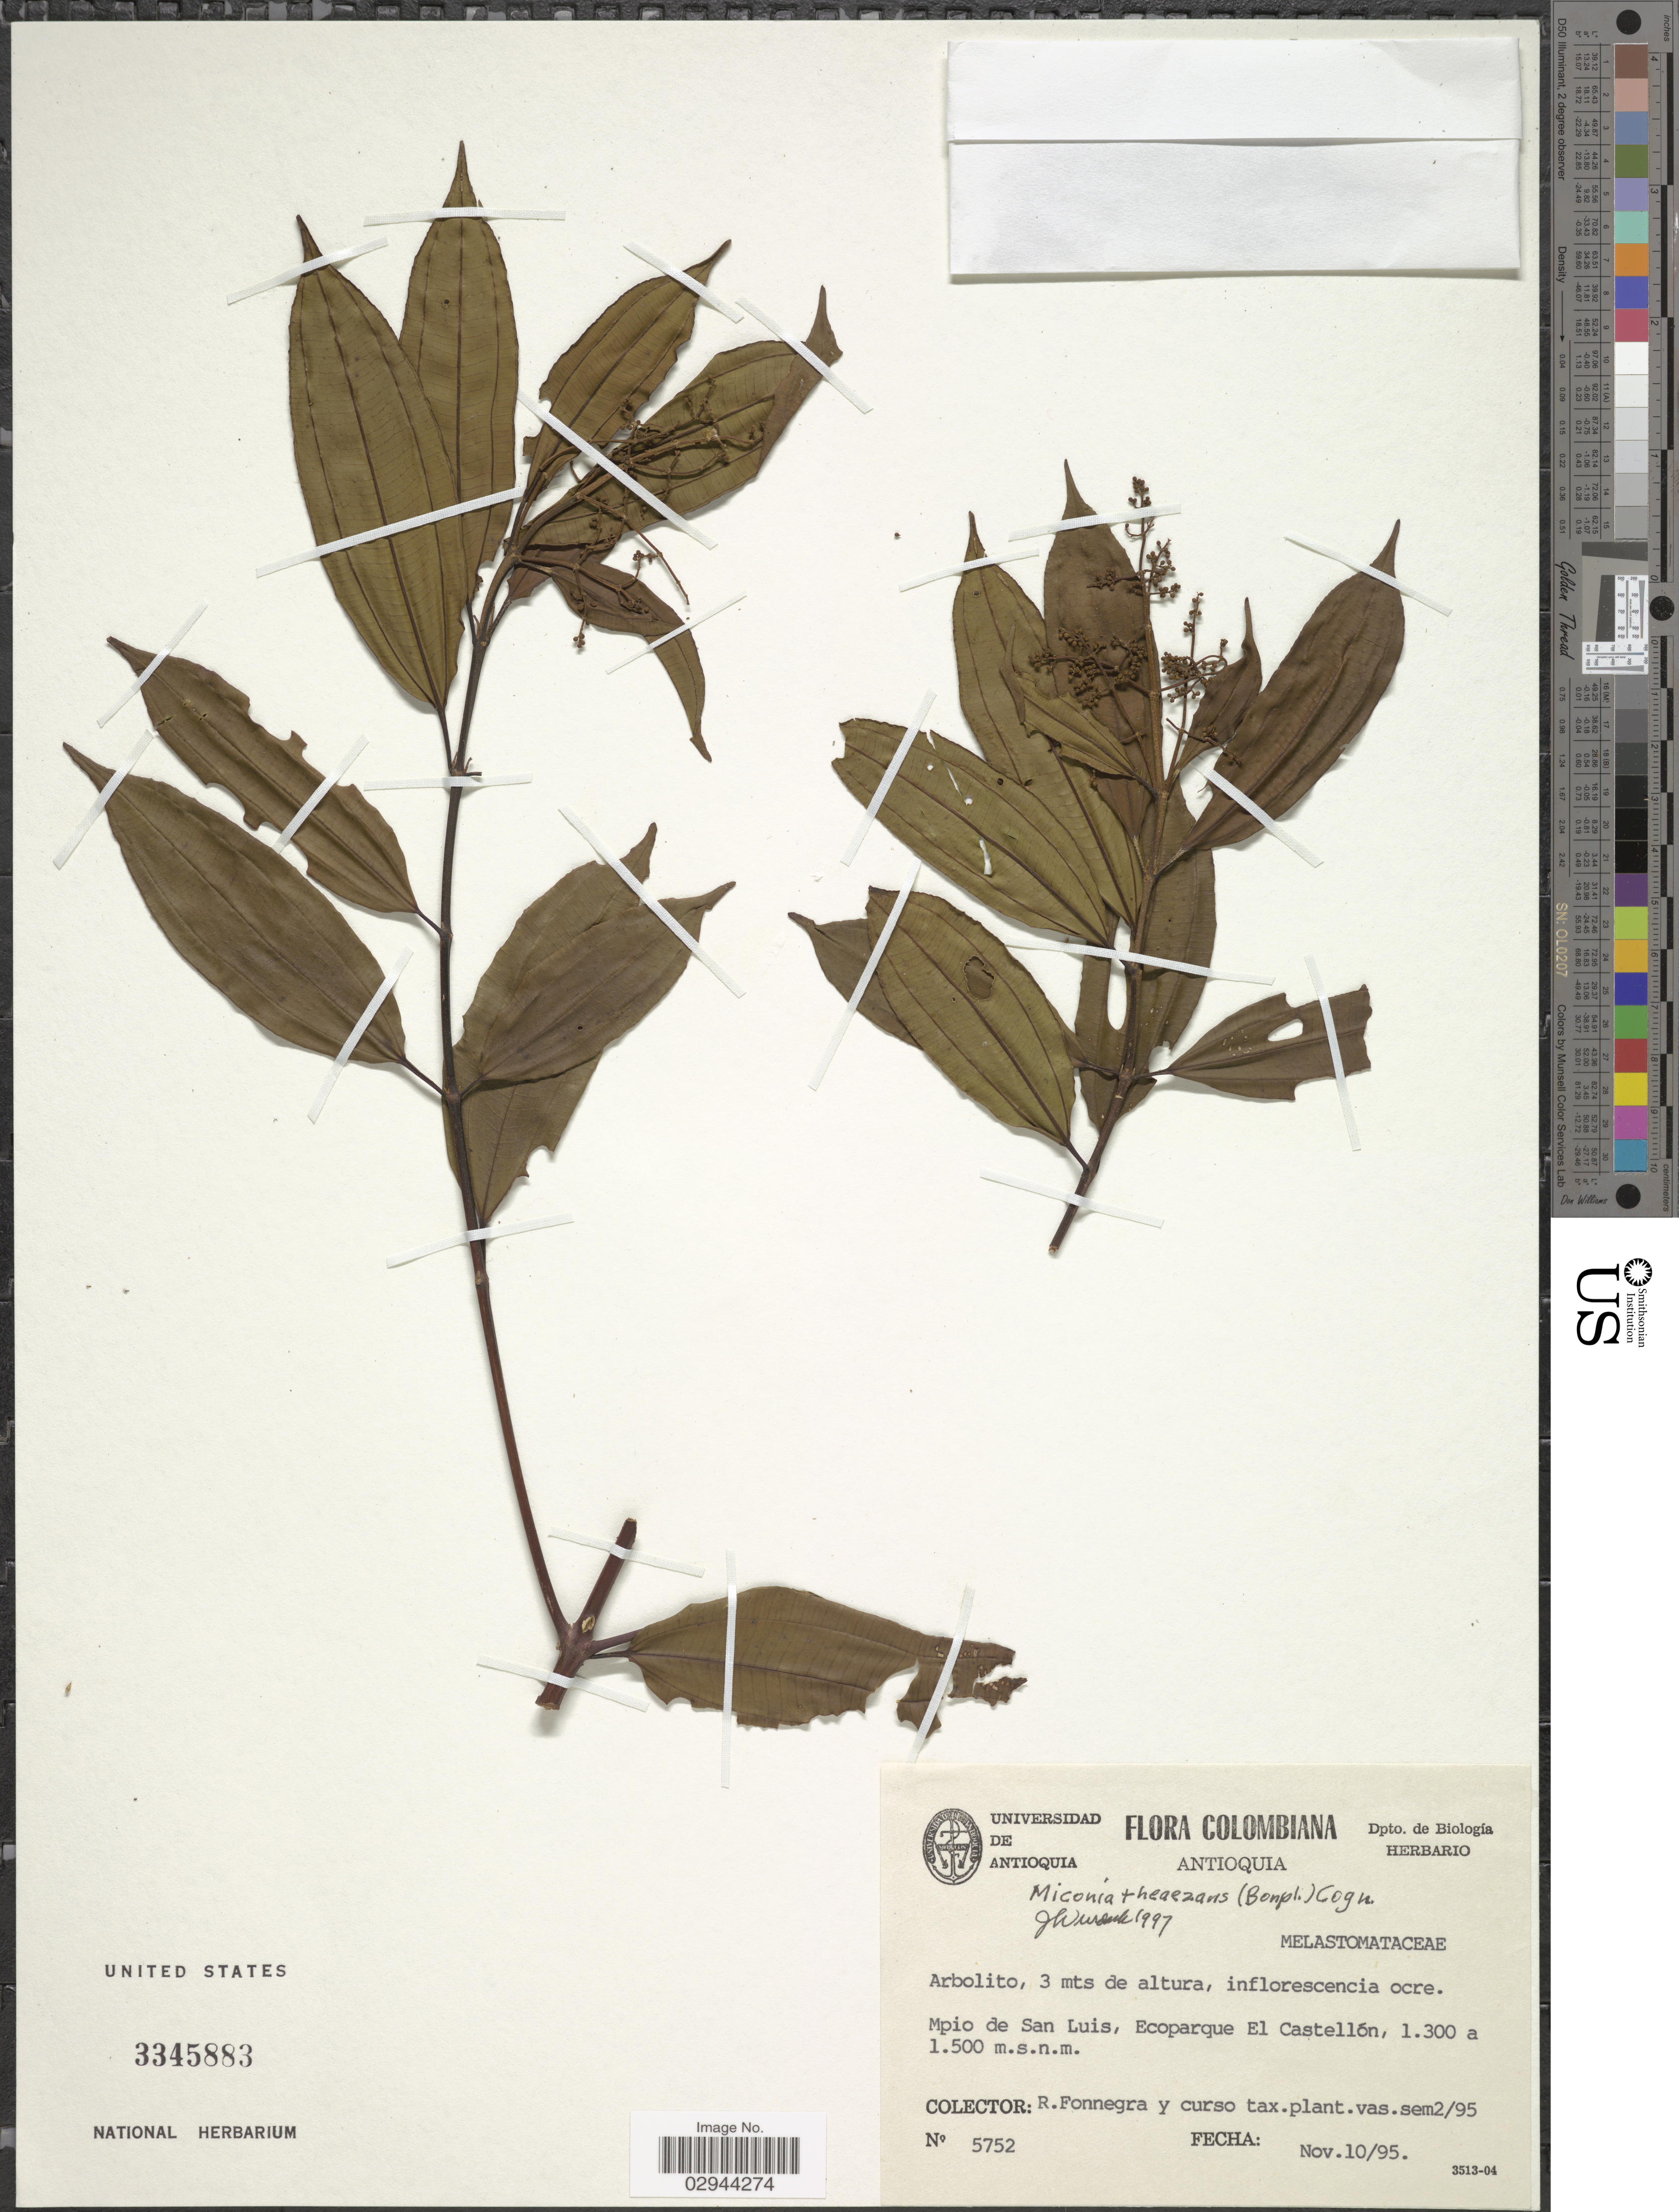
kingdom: Plantae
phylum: Tracheophyta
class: Magnoliopsida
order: Myrtales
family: Melastomataceae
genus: Miconia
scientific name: Miconia theizans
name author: (Bonpl.) Cogn.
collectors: R. Fonnegra G. & Curso tax. plant. vas. sem. 2/95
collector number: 5752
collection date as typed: Transcribed d/m/y: 10/11/95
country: Colombia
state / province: Antioquia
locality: Mpio de San Luis, Ecoparque El Castellón.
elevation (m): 1300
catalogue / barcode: US 3345883